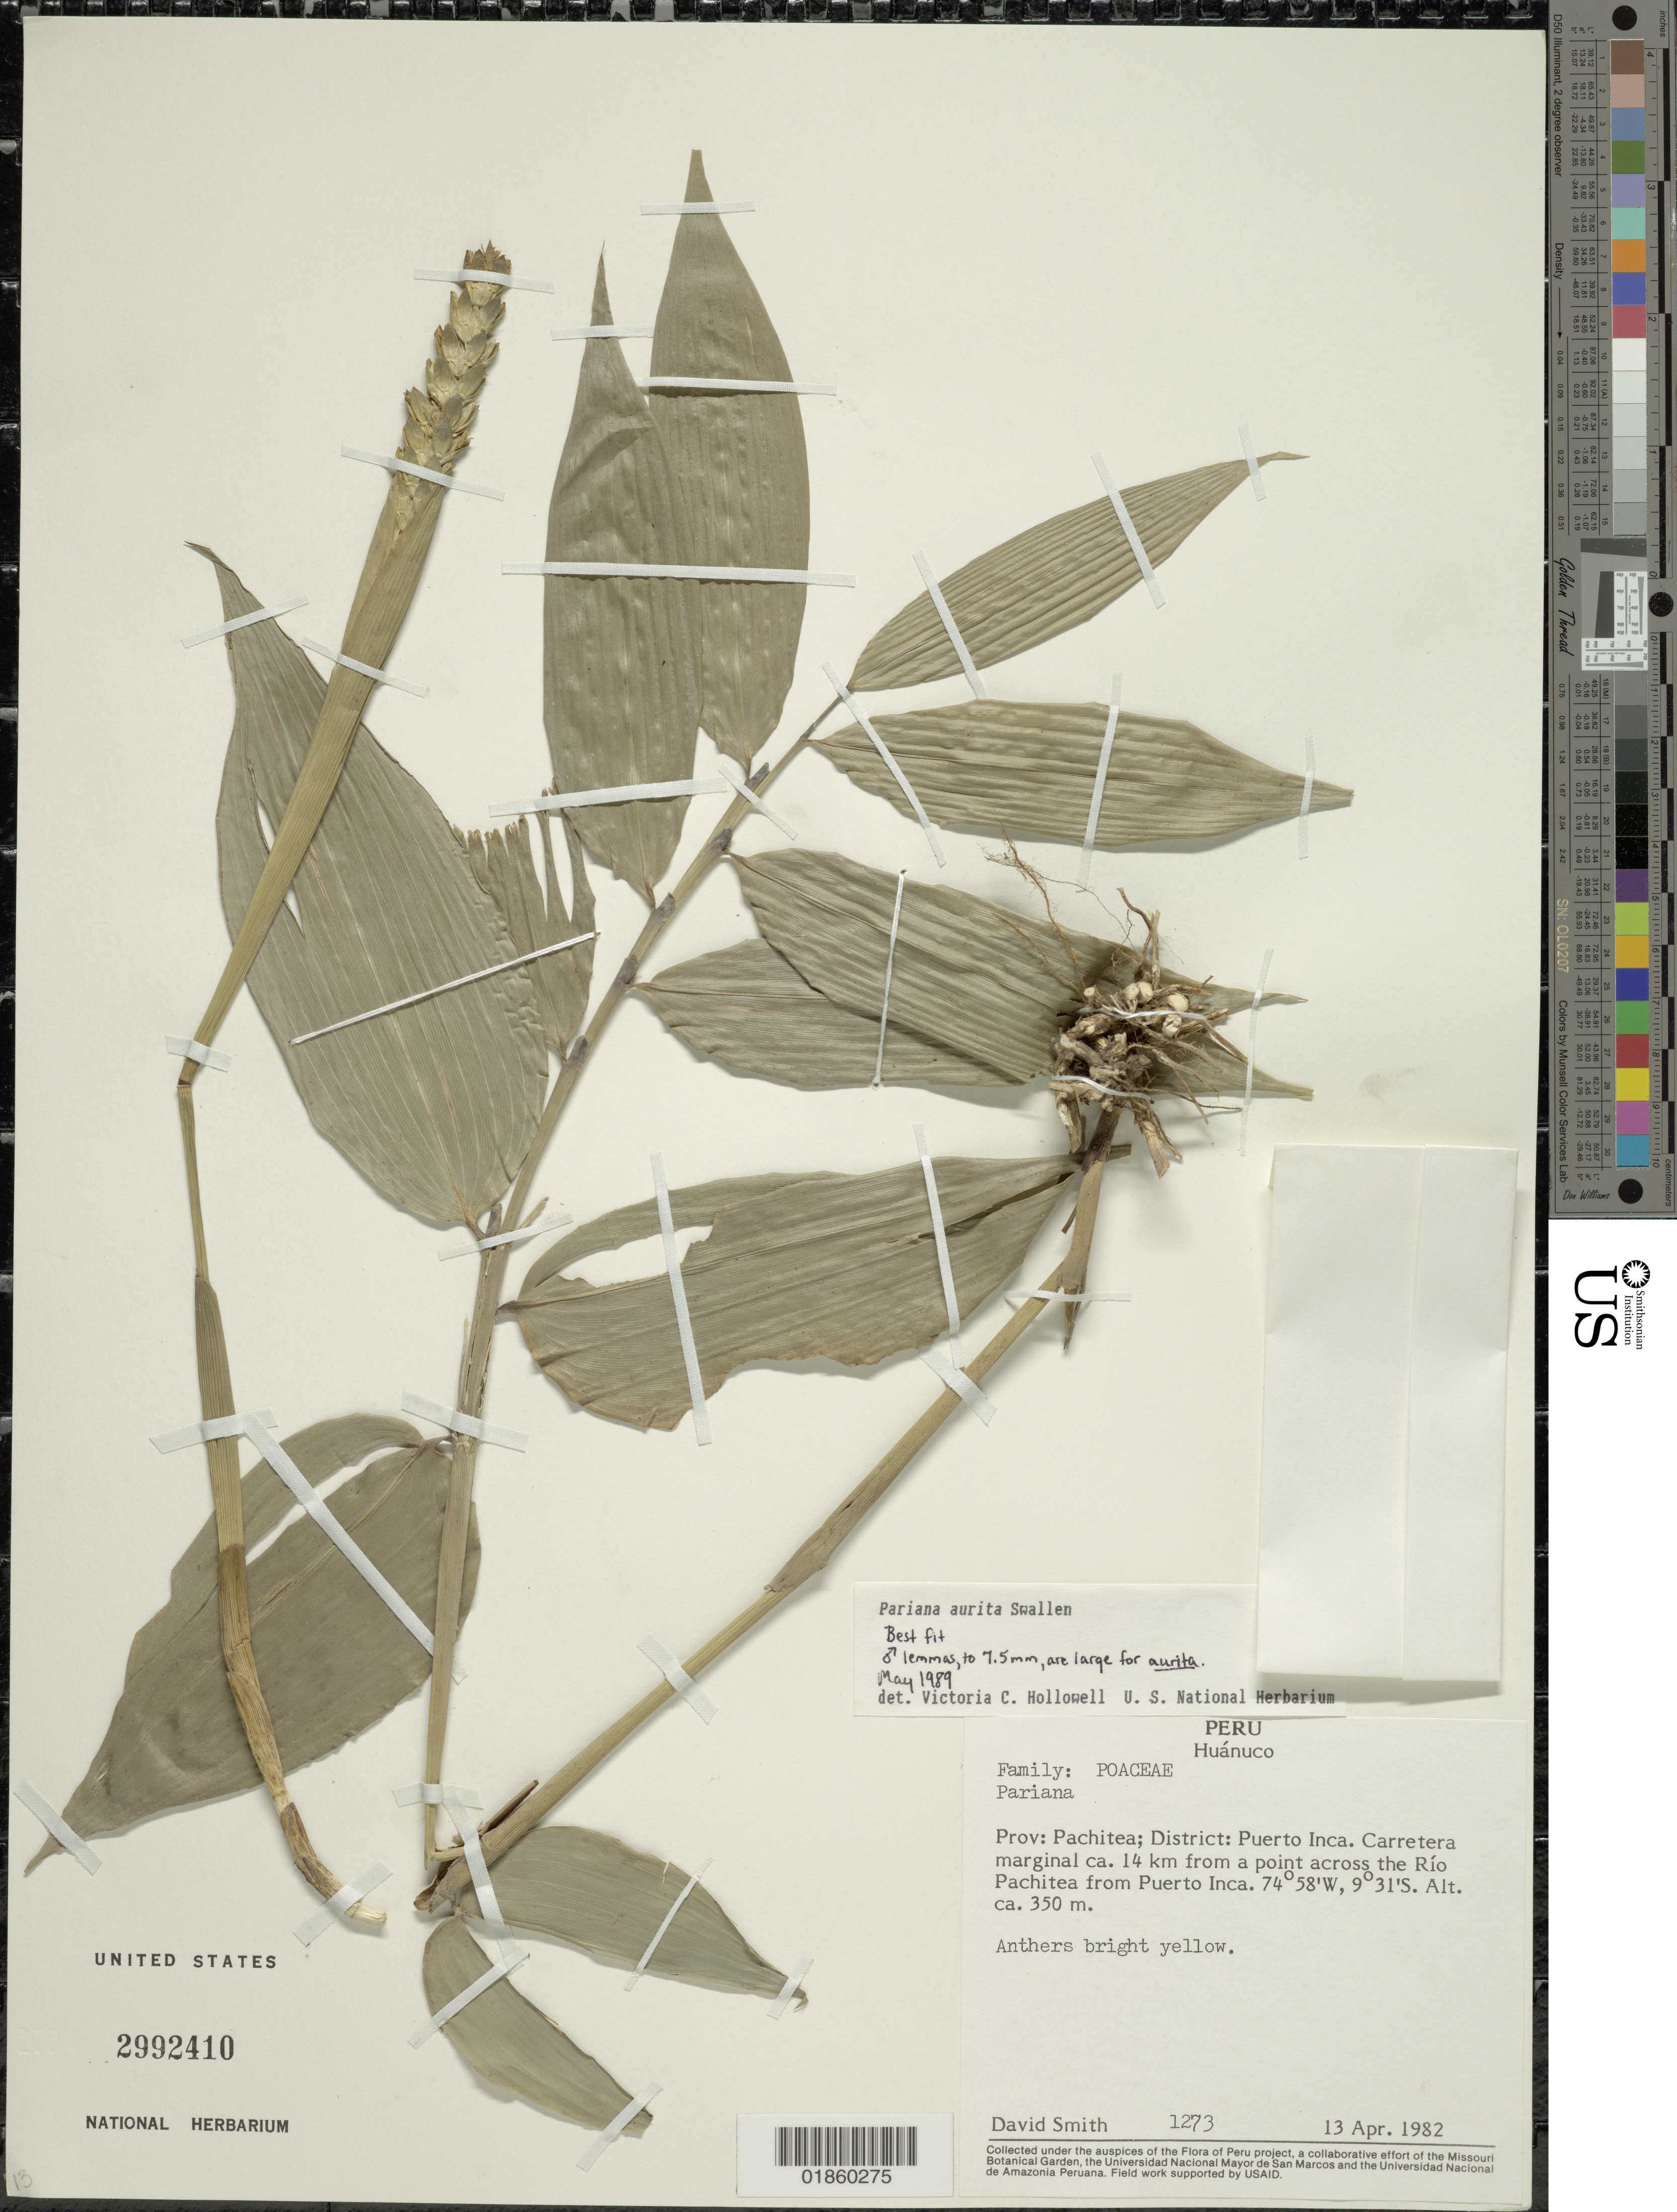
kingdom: Plantae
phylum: Tracheophyta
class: Liliopsida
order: Poales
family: Poaceae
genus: Pariana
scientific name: Pariana aurita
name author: Swallen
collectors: D. Smith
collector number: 1273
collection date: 1982-04-13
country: Peru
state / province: Huánuco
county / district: Puerto Inca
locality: Carretera marginal, ca. 14 km from a point across the Rio Pachitea from Puerto Inca.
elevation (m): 350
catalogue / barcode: US 2992410